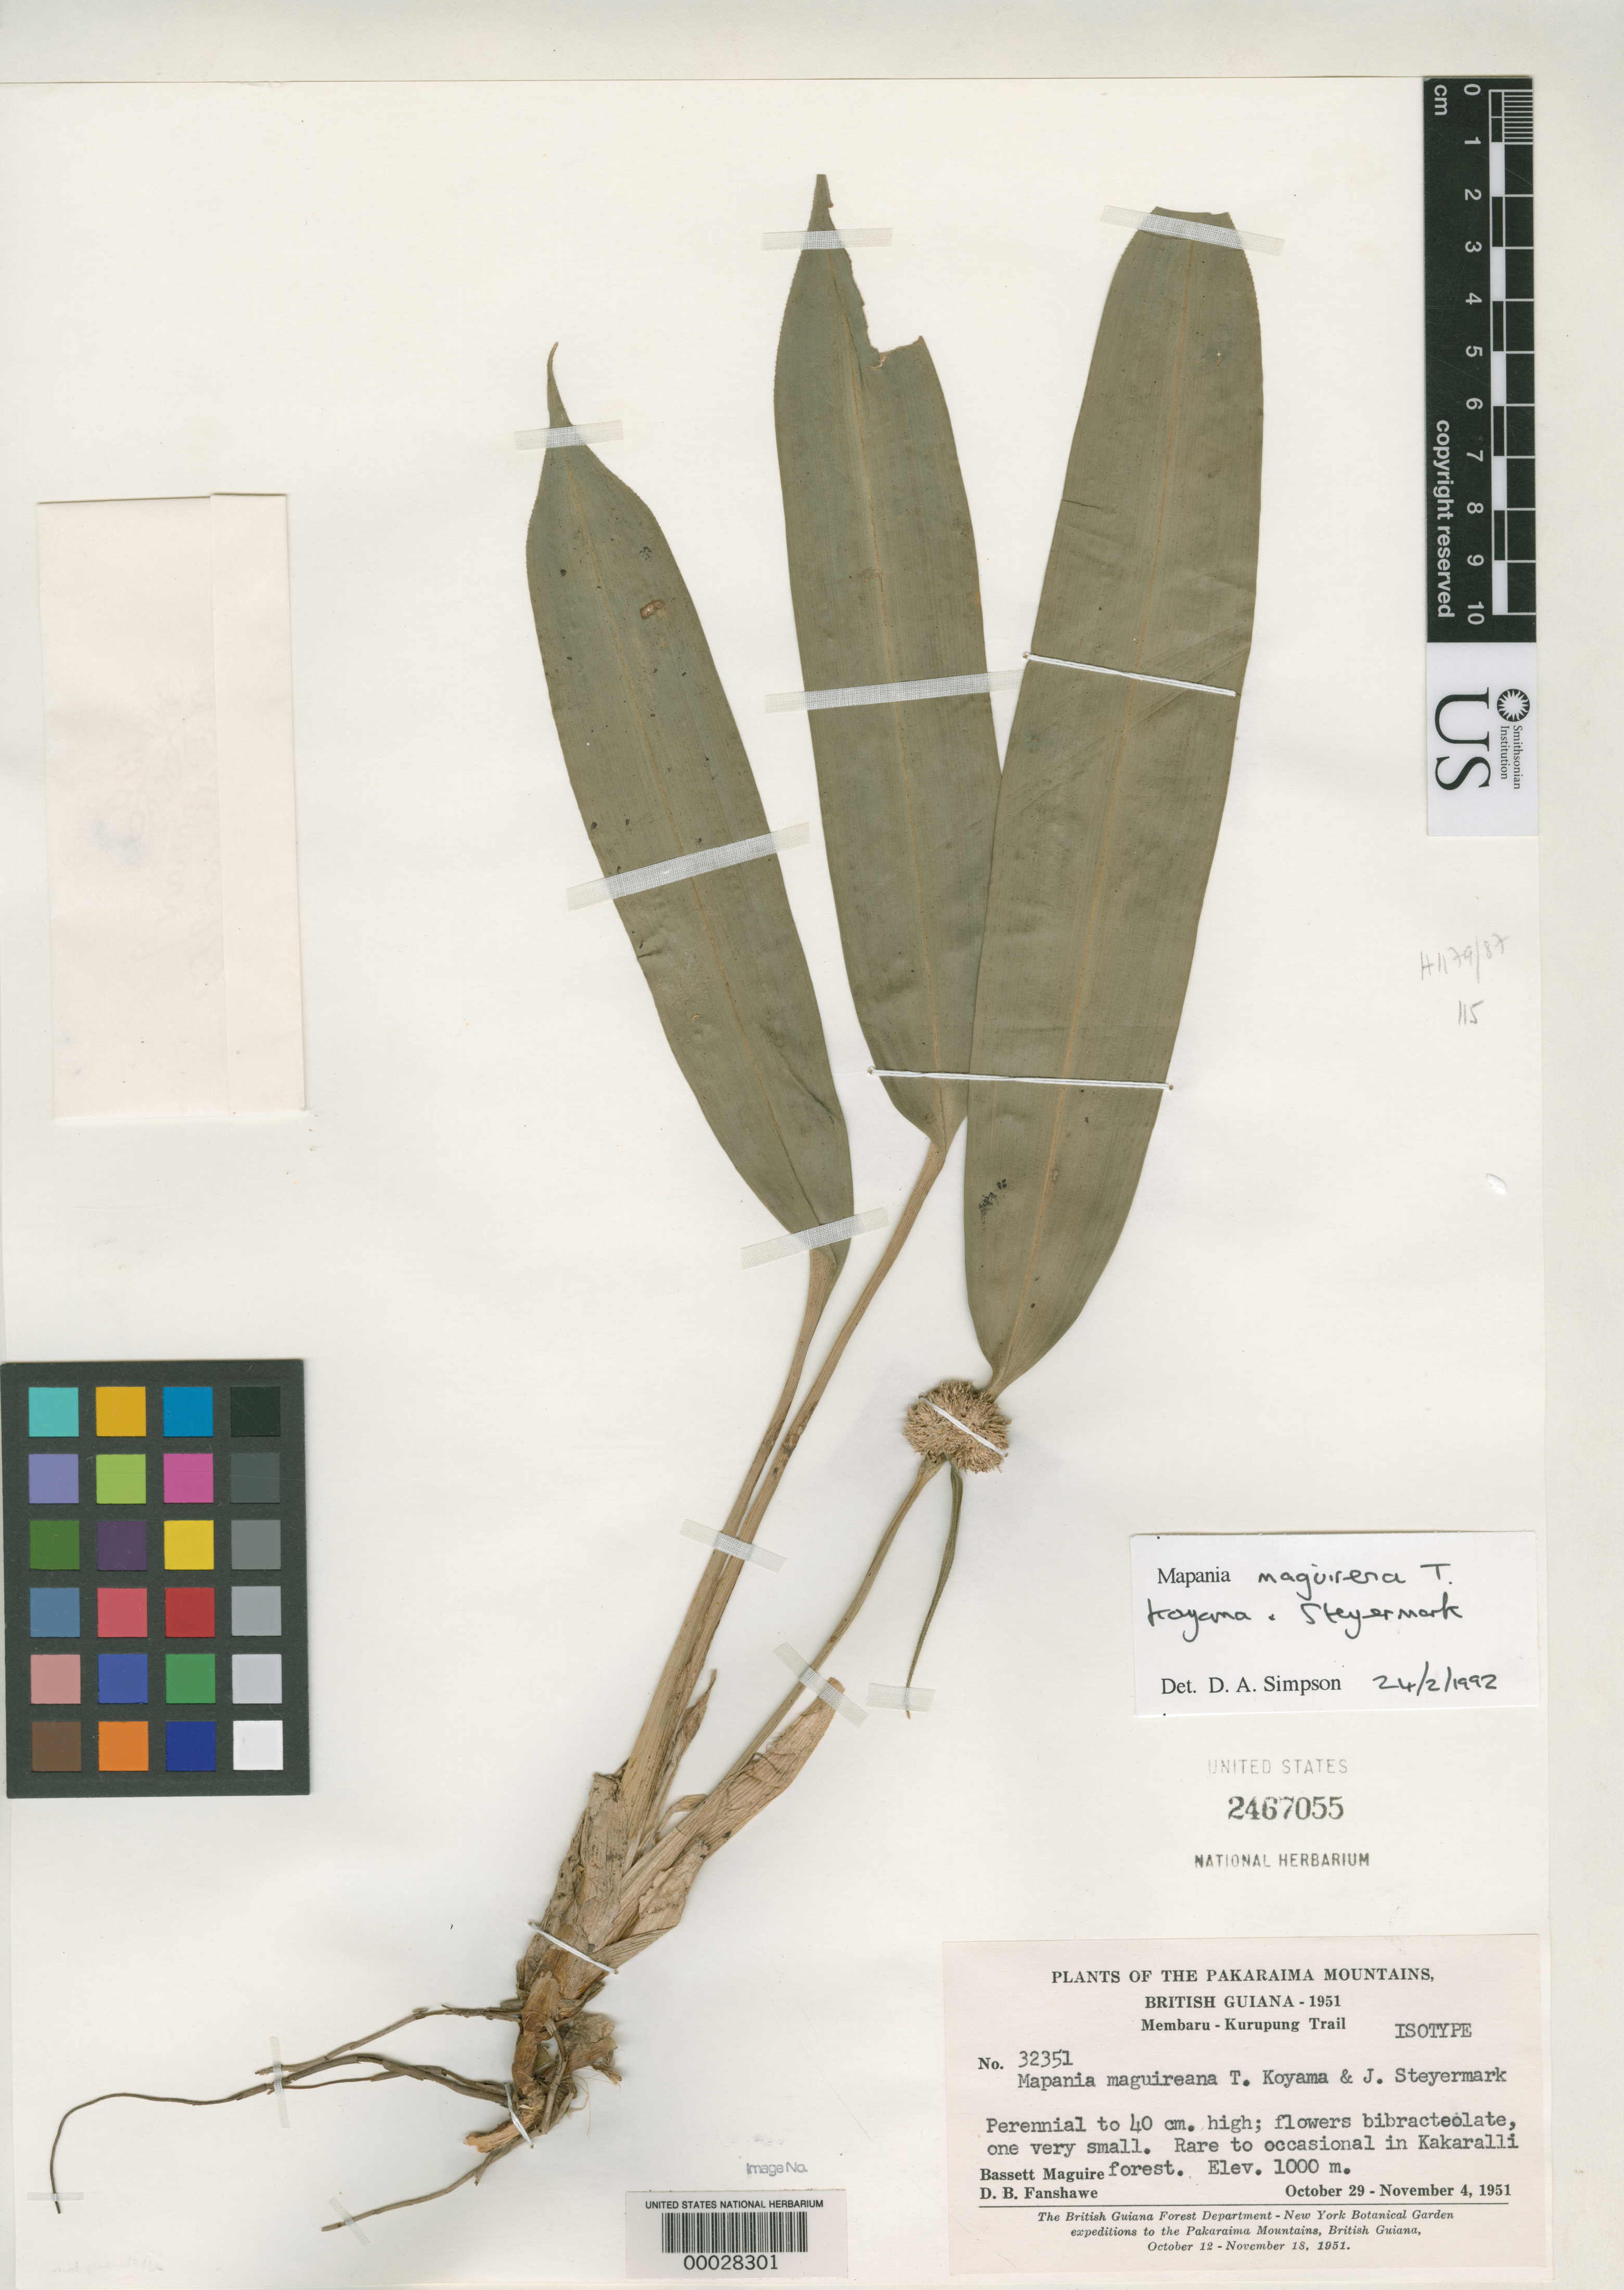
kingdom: Plantae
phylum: Tracheophyta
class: Liliopsida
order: Poales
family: Cyperaceae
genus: Mapania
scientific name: Mapania maguireana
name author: T. Koyama & Steyerm.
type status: Isotype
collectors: B. Maguire & D. B. Fanshawe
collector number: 32351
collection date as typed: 29 Oct 1951 to 04 Nov 1951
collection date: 1951-10-29/1951-11-04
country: Guyana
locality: Menbaru - Kurupung trail, Kakaralli.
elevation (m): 1000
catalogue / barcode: US 2467055